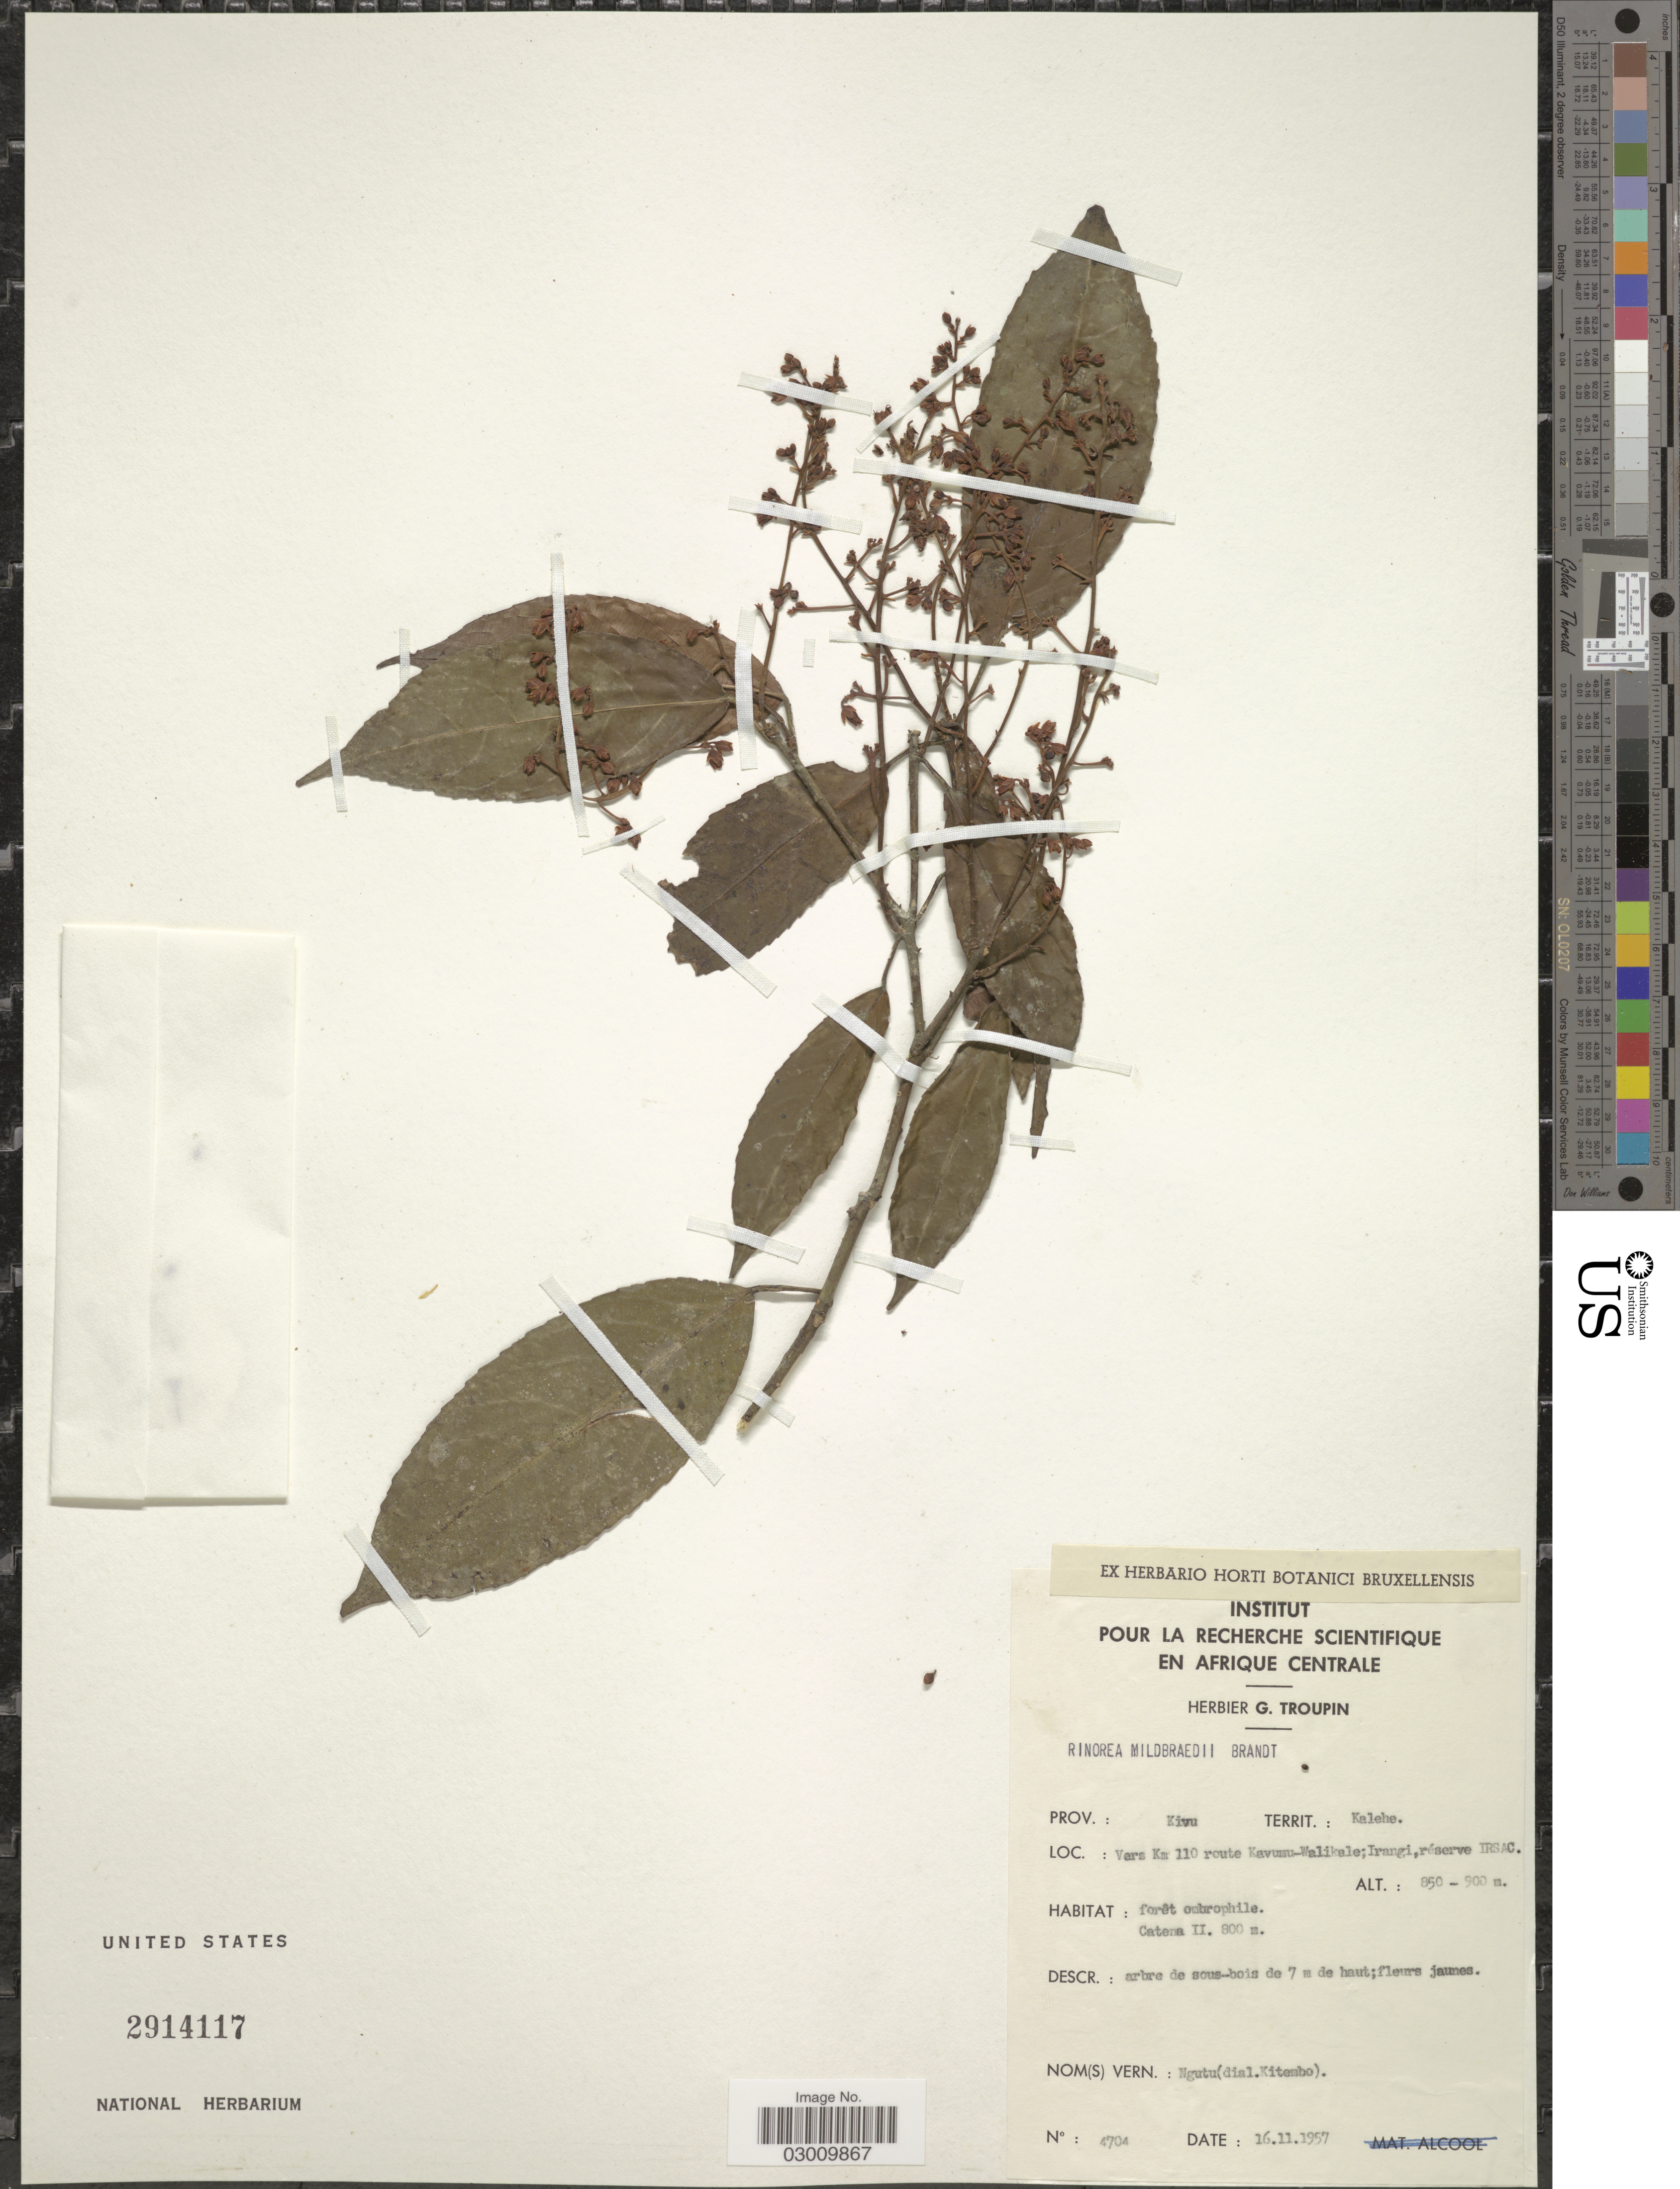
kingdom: Plantae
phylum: Tracheophyta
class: Magnoliopsida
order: Malpighiales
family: Violaceae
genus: Rinorea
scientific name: Rinorea mildbraedii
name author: M. Brandt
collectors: G. Troupin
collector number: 4704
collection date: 1957-11-16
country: Congo, Democratic Republic of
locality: Prov.: Kivu. Territ.: Kalehe. Vers Km 110 route Kavumu-Walikale; Irangi, réserve IRSAC.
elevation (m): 850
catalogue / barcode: US 2914117